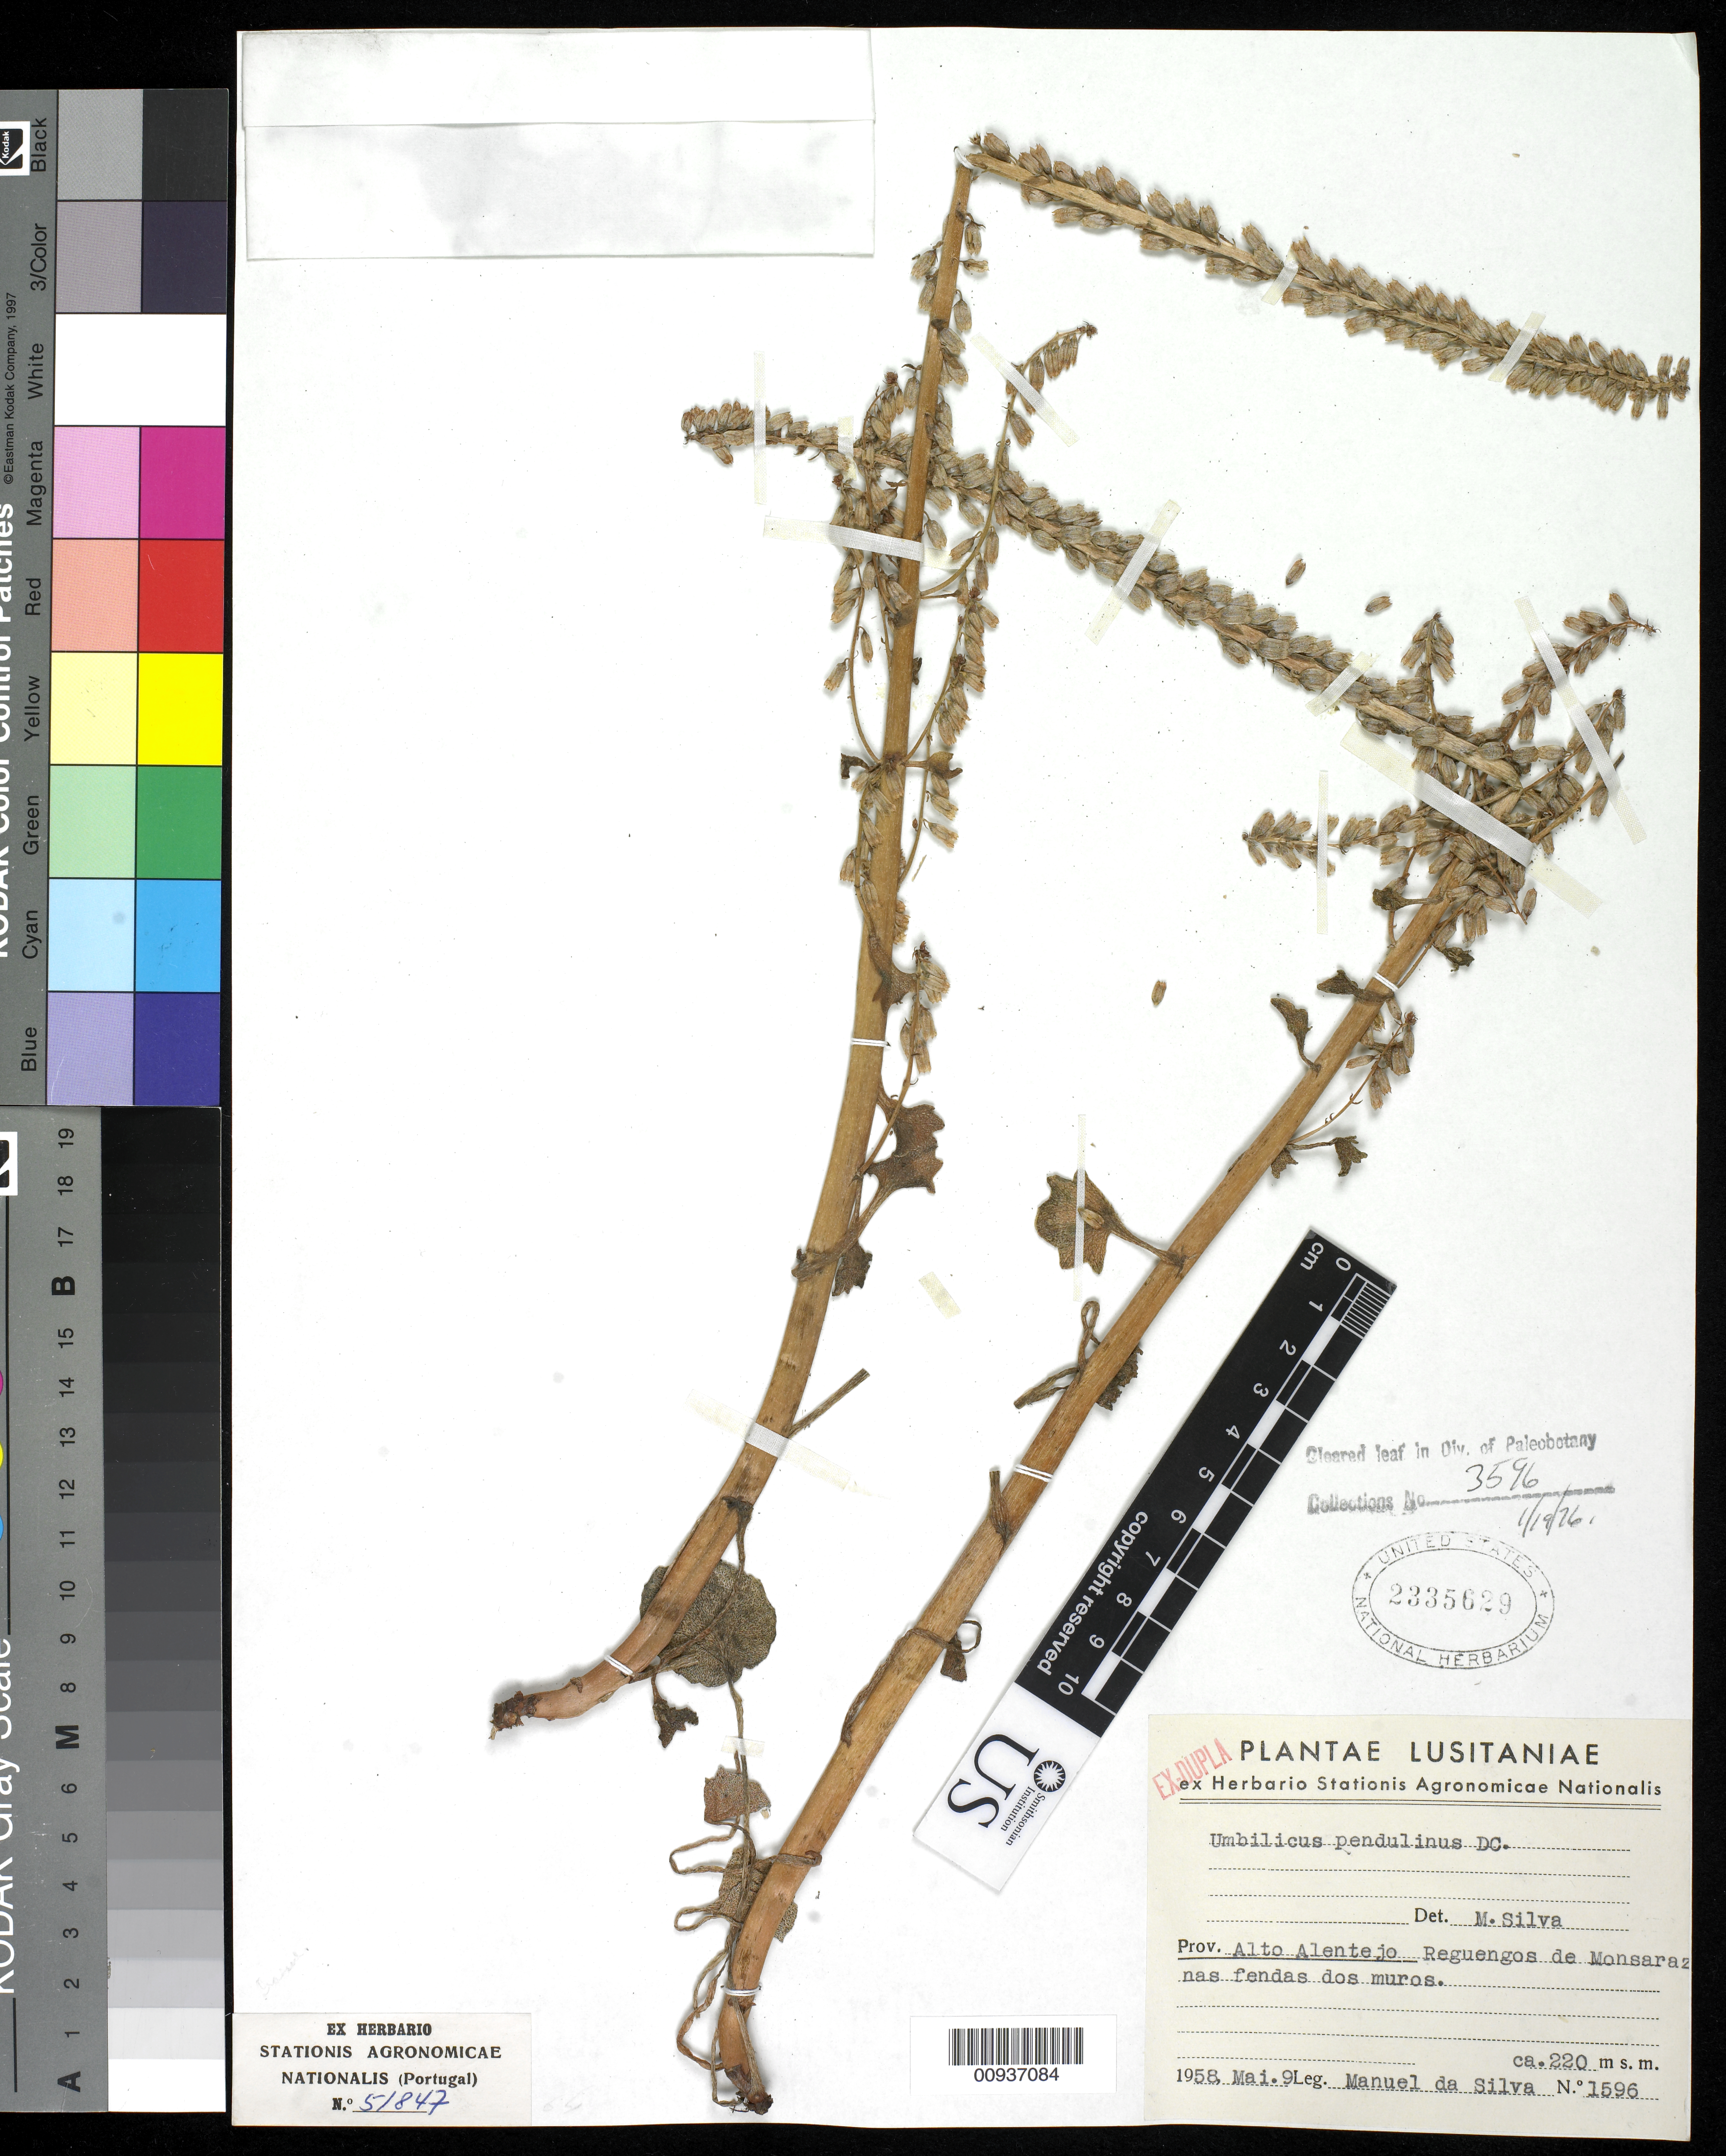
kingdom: Plantae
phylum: Tracheophyta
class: Magnoliopsida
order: Saxifragales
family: Crassulaceae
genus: Umbilicus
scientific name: Umbilicus pendulinus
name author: DC.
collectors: M. Silva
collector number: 1596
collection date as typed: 09 May 1958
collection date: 1958-05-09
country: Portugal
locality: Alto Alentejo Reguengos de Monsaraznas fendas dos muros.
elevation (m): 220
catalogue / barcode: US 2335629